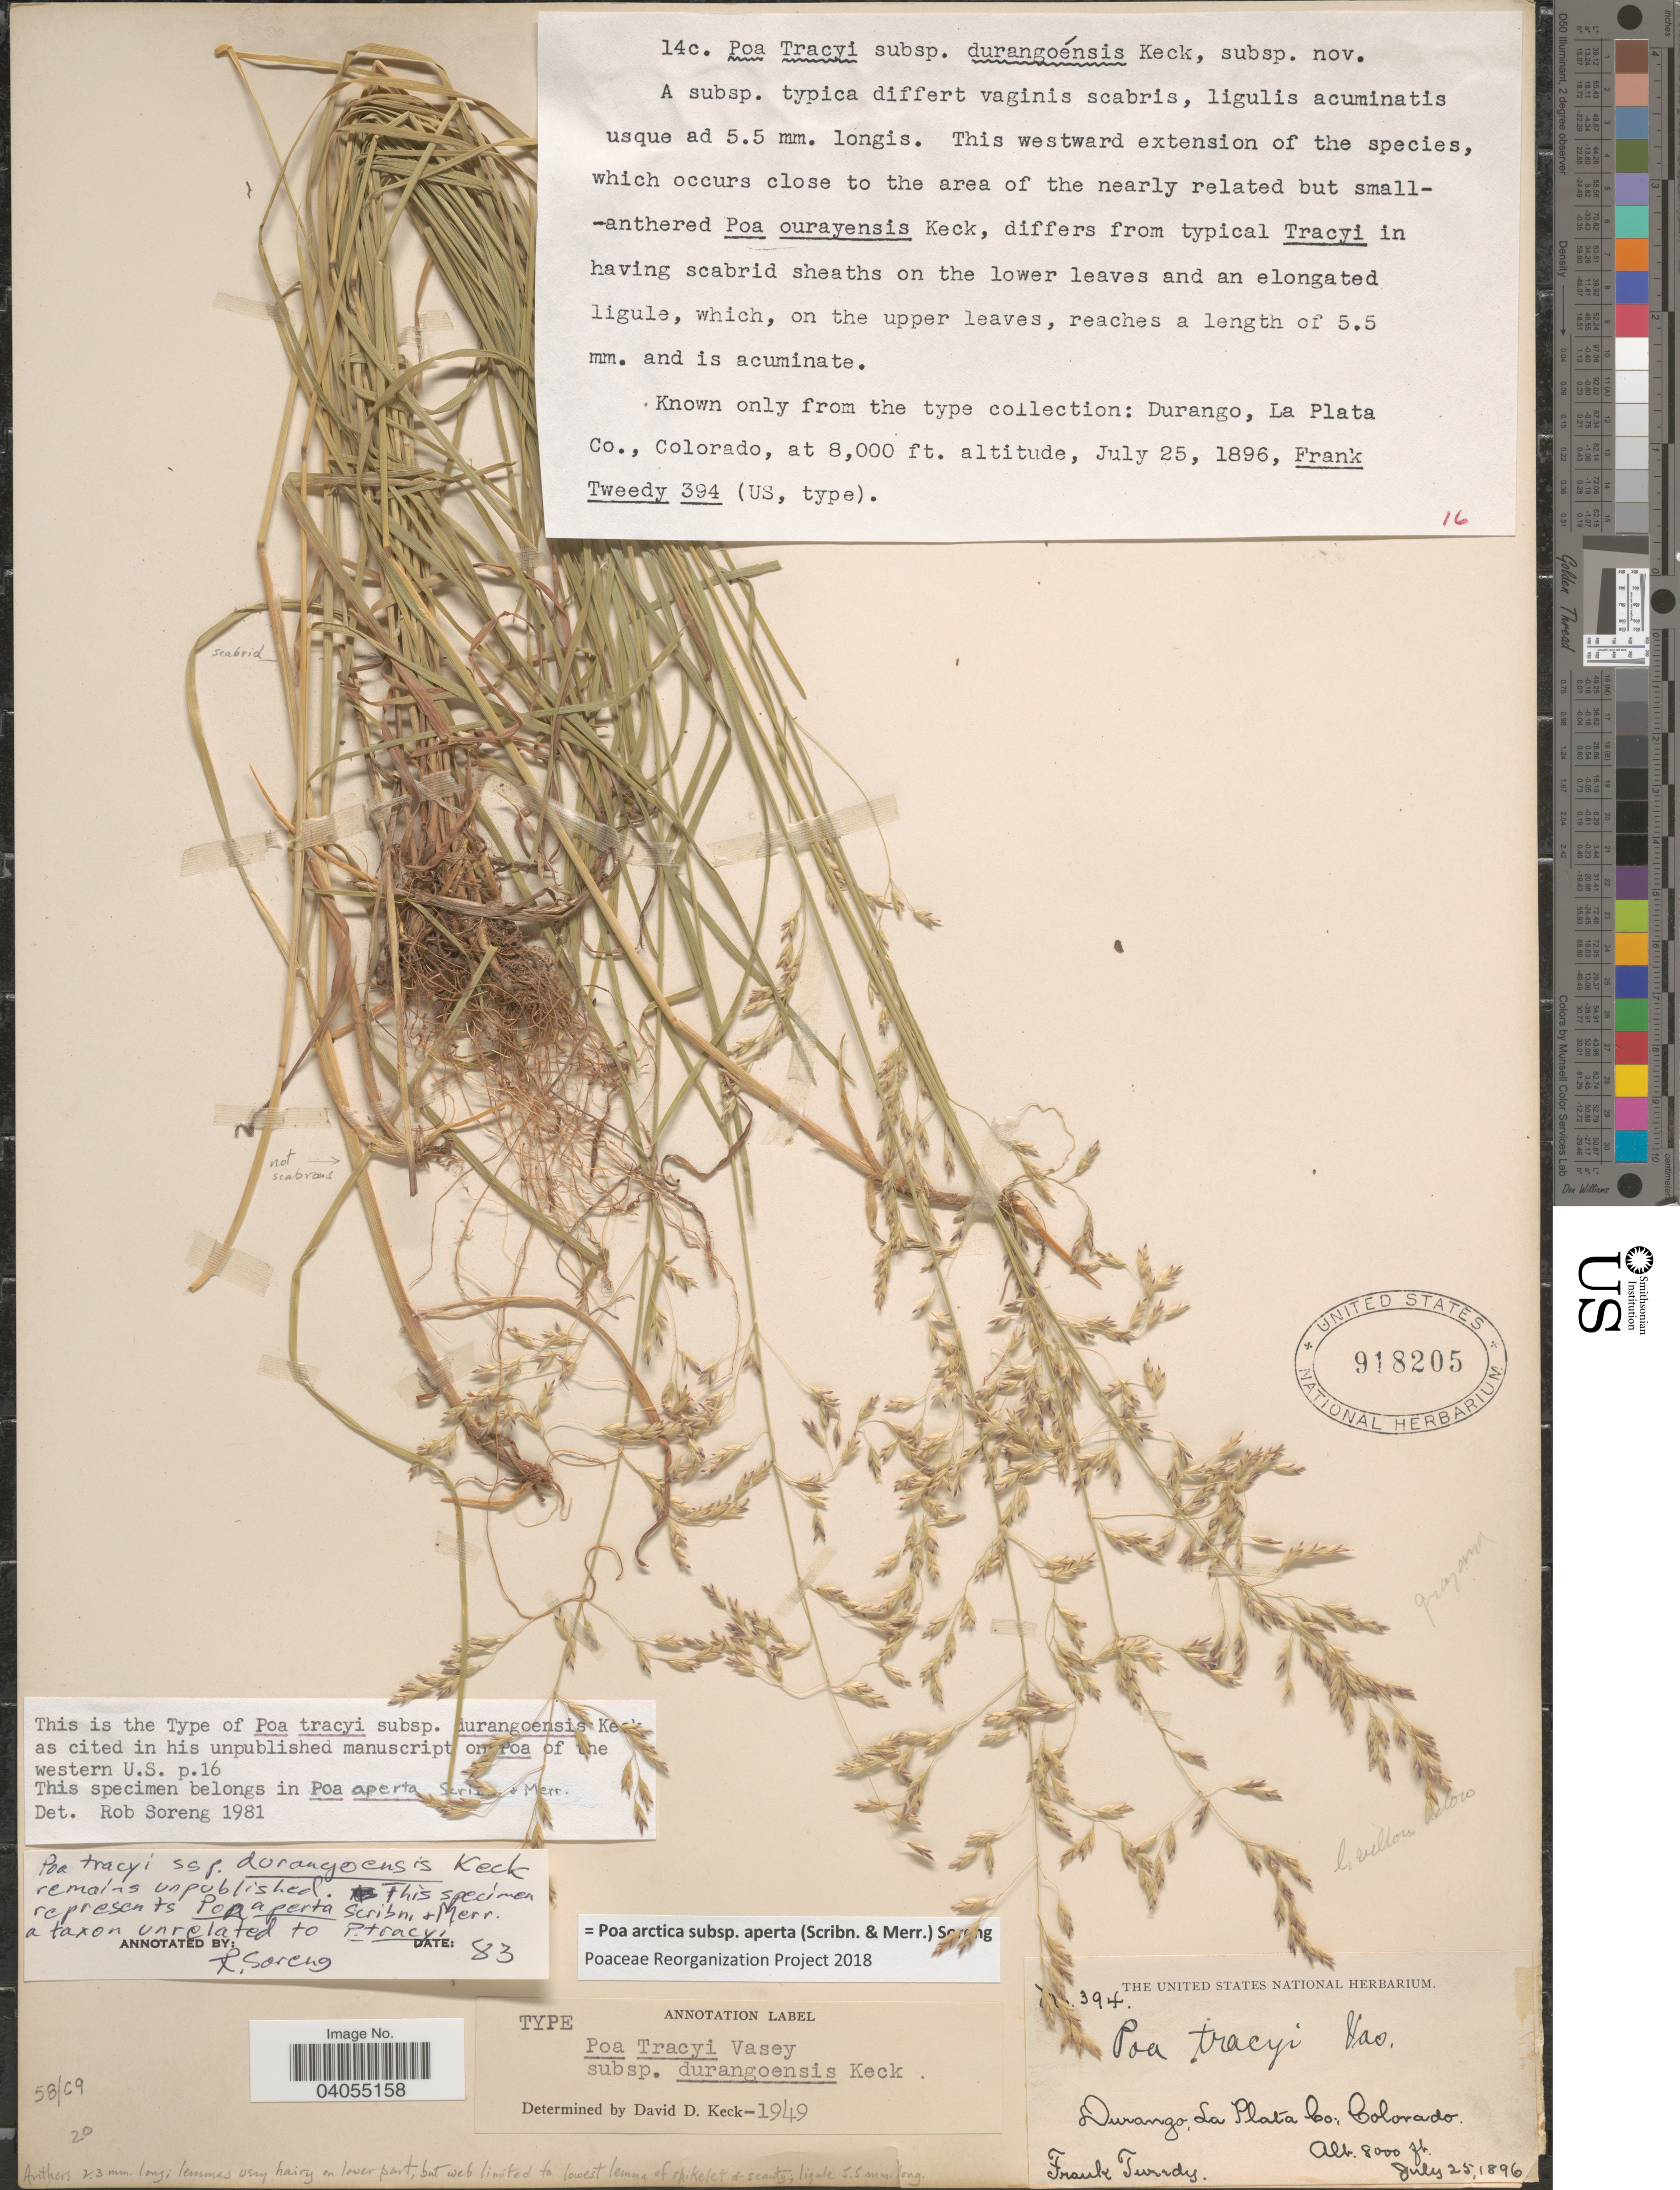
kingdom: Plantae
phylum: Tracheophyta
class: Liliopsida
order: Poales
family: Poaceae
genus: Poa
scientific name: Poa arctica subsp. aperta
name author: (Scribn. & Merr.) Soreng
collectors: F. Tweedy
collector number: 394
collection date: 1896-07-25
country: United States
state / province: Colorado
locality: Durango, La Plata Co.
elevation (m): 2438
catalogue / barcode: US 918205